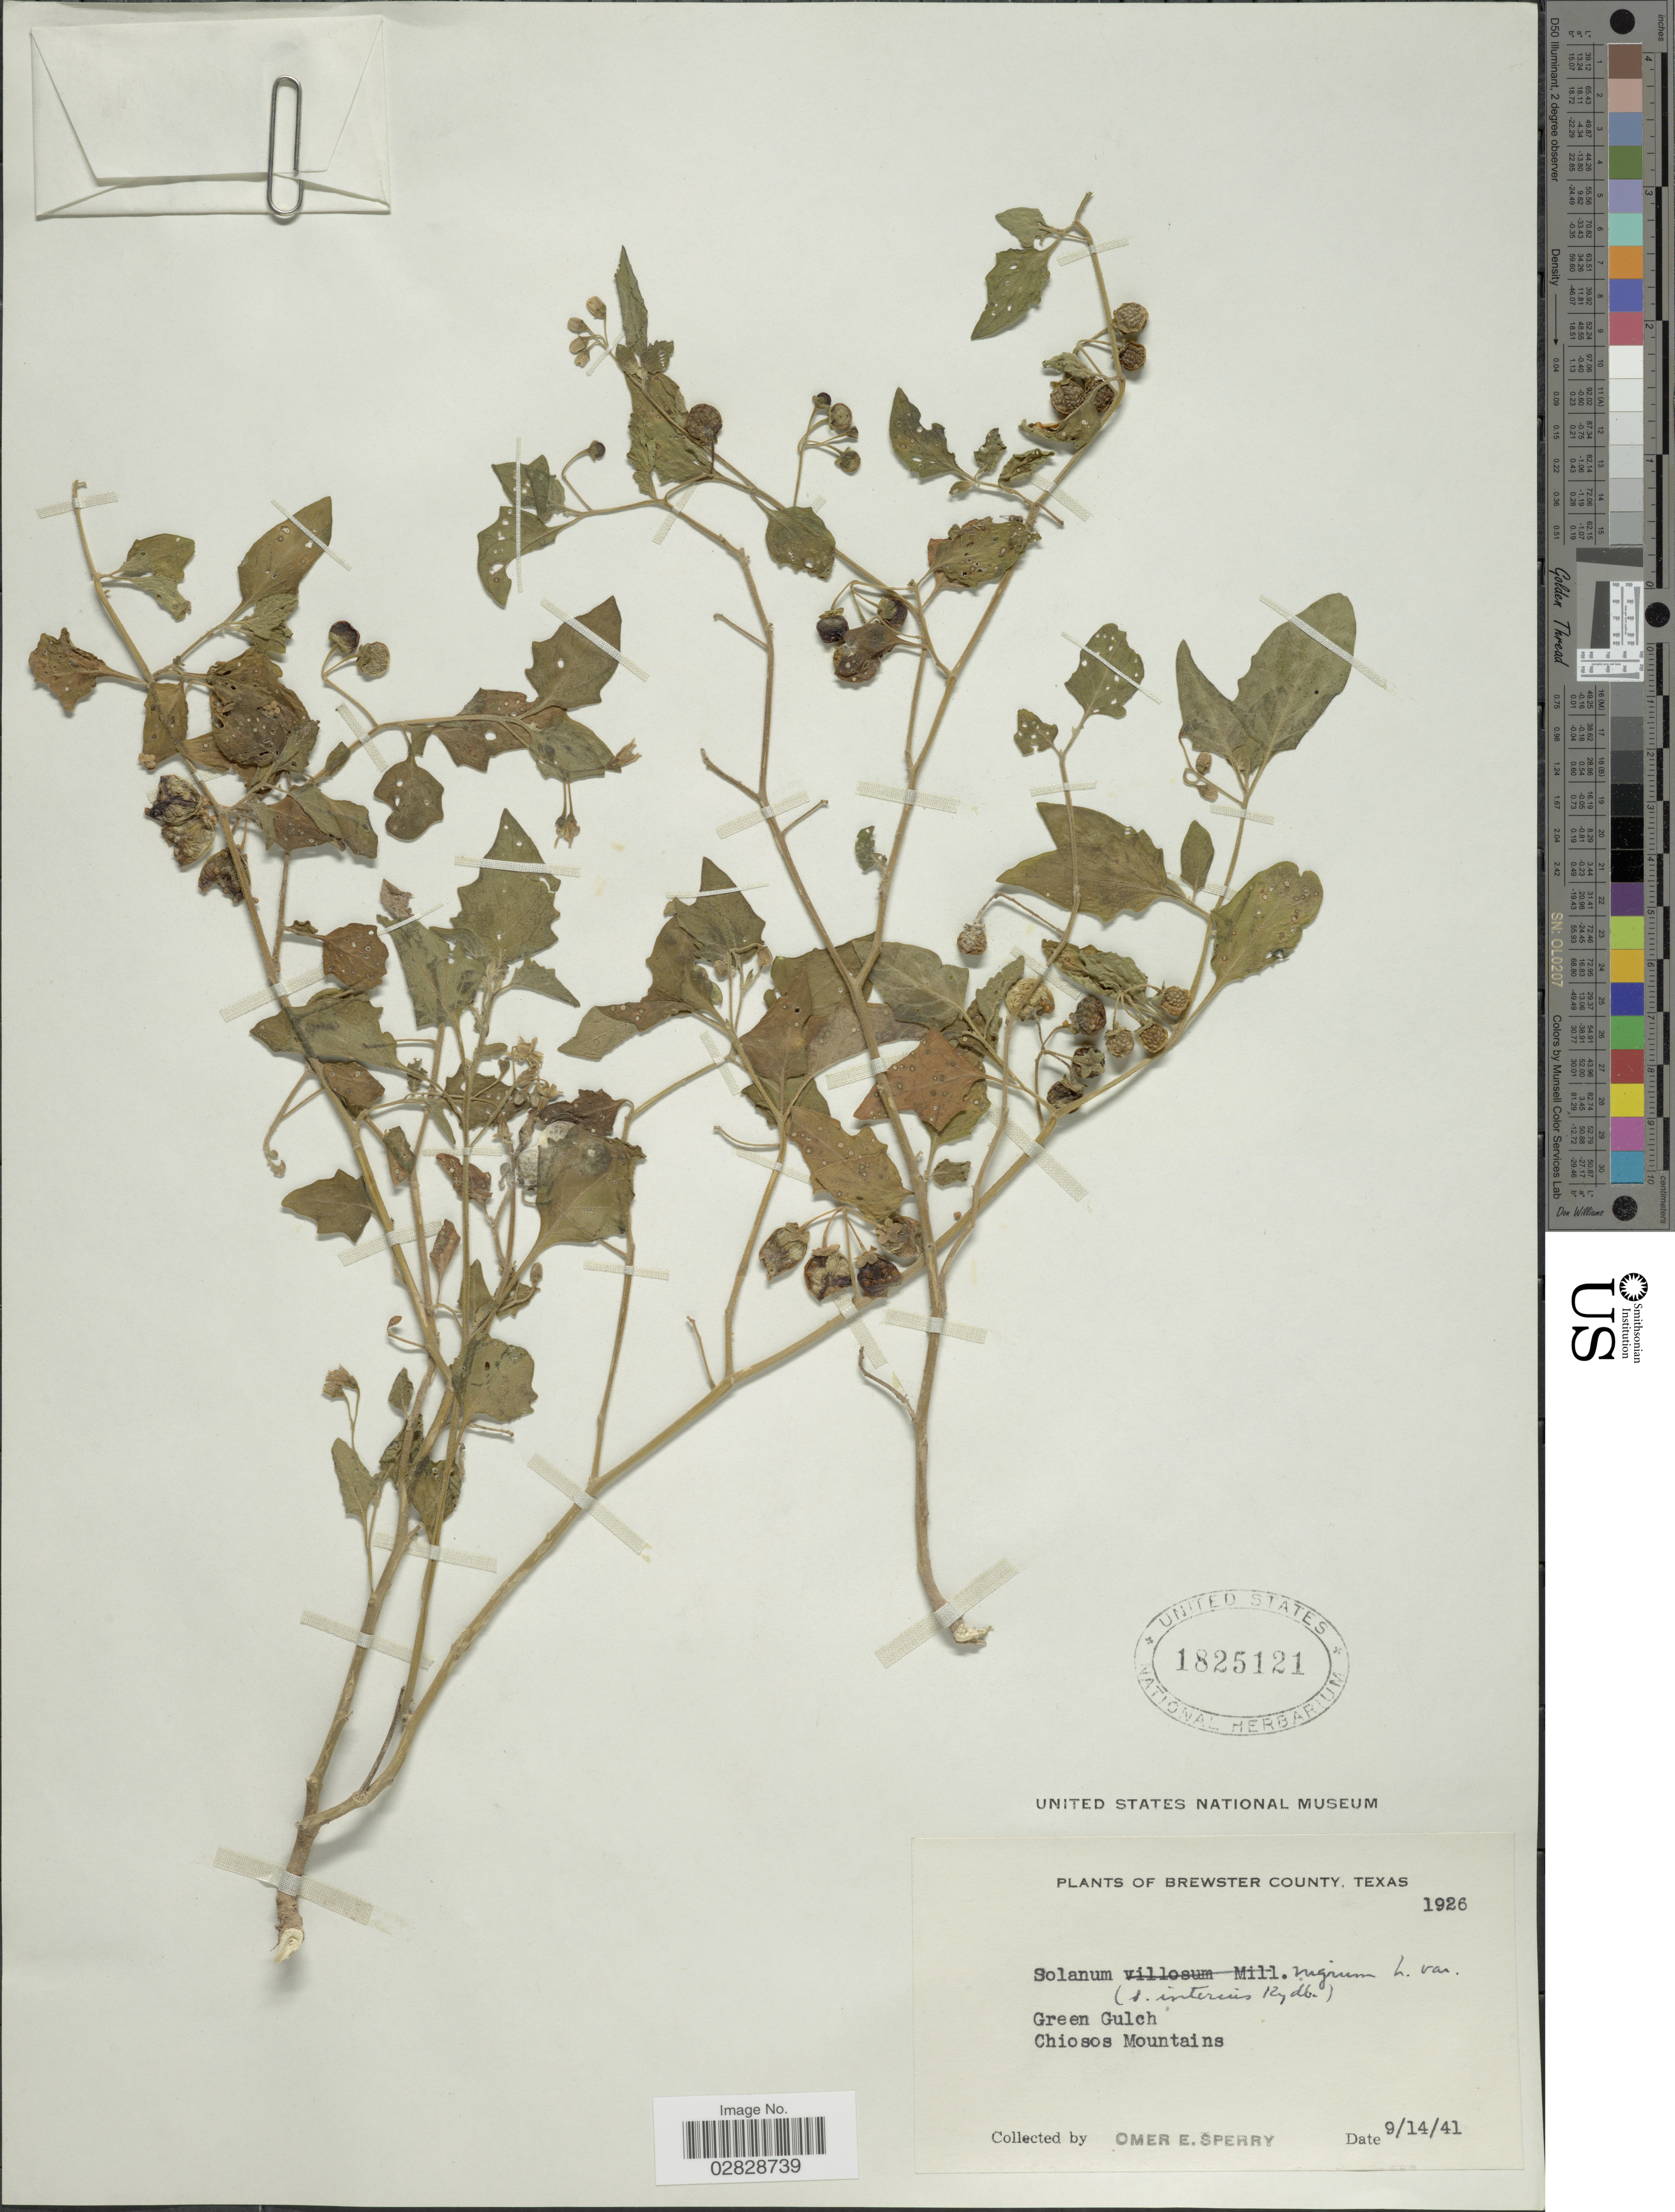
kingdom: Plantae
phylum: Tracheophyta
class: Magnoliopsida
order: Solanales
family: Solanaceae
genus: Solanum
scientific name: Solanum interius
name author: Rydb.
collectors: O. E. Sperry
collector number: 1926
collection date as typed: Transcribed d/m/y: 14/9/41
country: United States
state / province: Texas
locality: Brewster County. Green Gulch. Chiosos Mountains.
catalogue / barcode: US 1825121